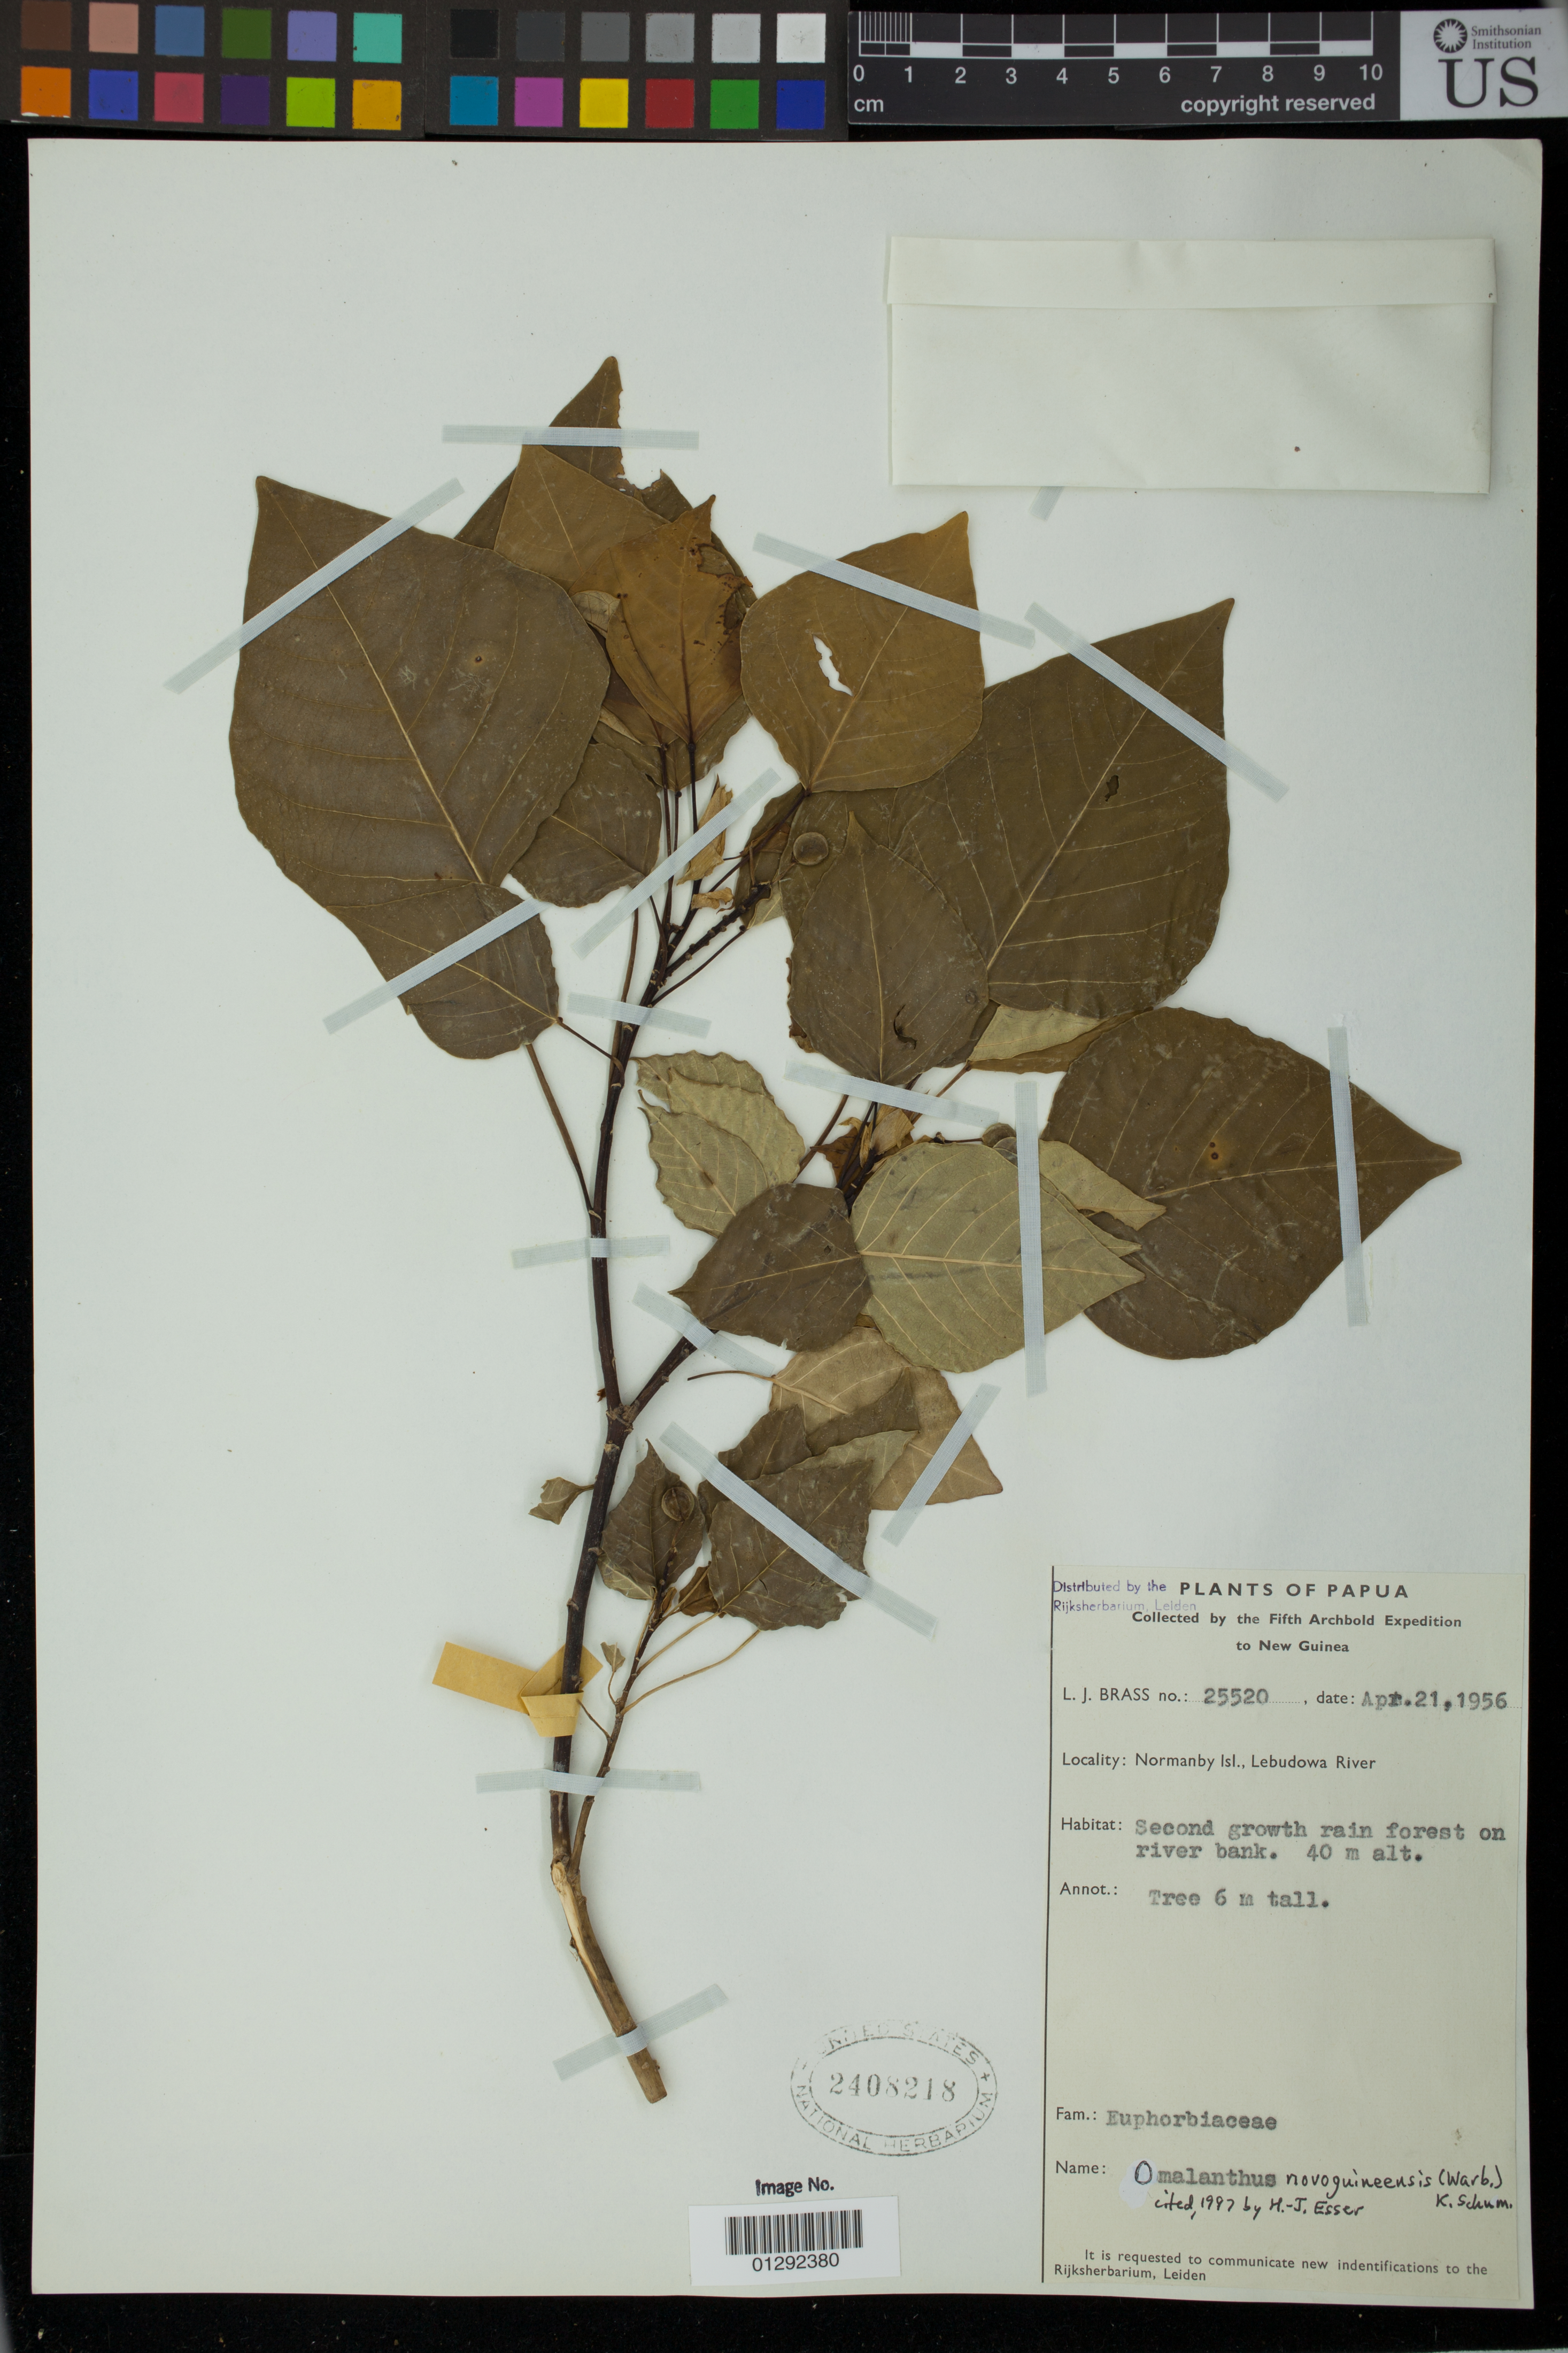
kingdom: Plantae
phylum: Tracheophyta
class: Magnoliopsida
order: Malpighiales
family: Euphorbiaceae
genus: Homalanthus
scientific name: Homalanthus novoguineensis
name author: (Warb.) K. Schum.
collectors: L. J. Brass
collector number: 25520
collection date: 1956-04-21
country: Papua New Guinea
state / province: Milne Bay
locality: Normanby Isl., Lebudowa River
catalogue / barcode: US 2408218